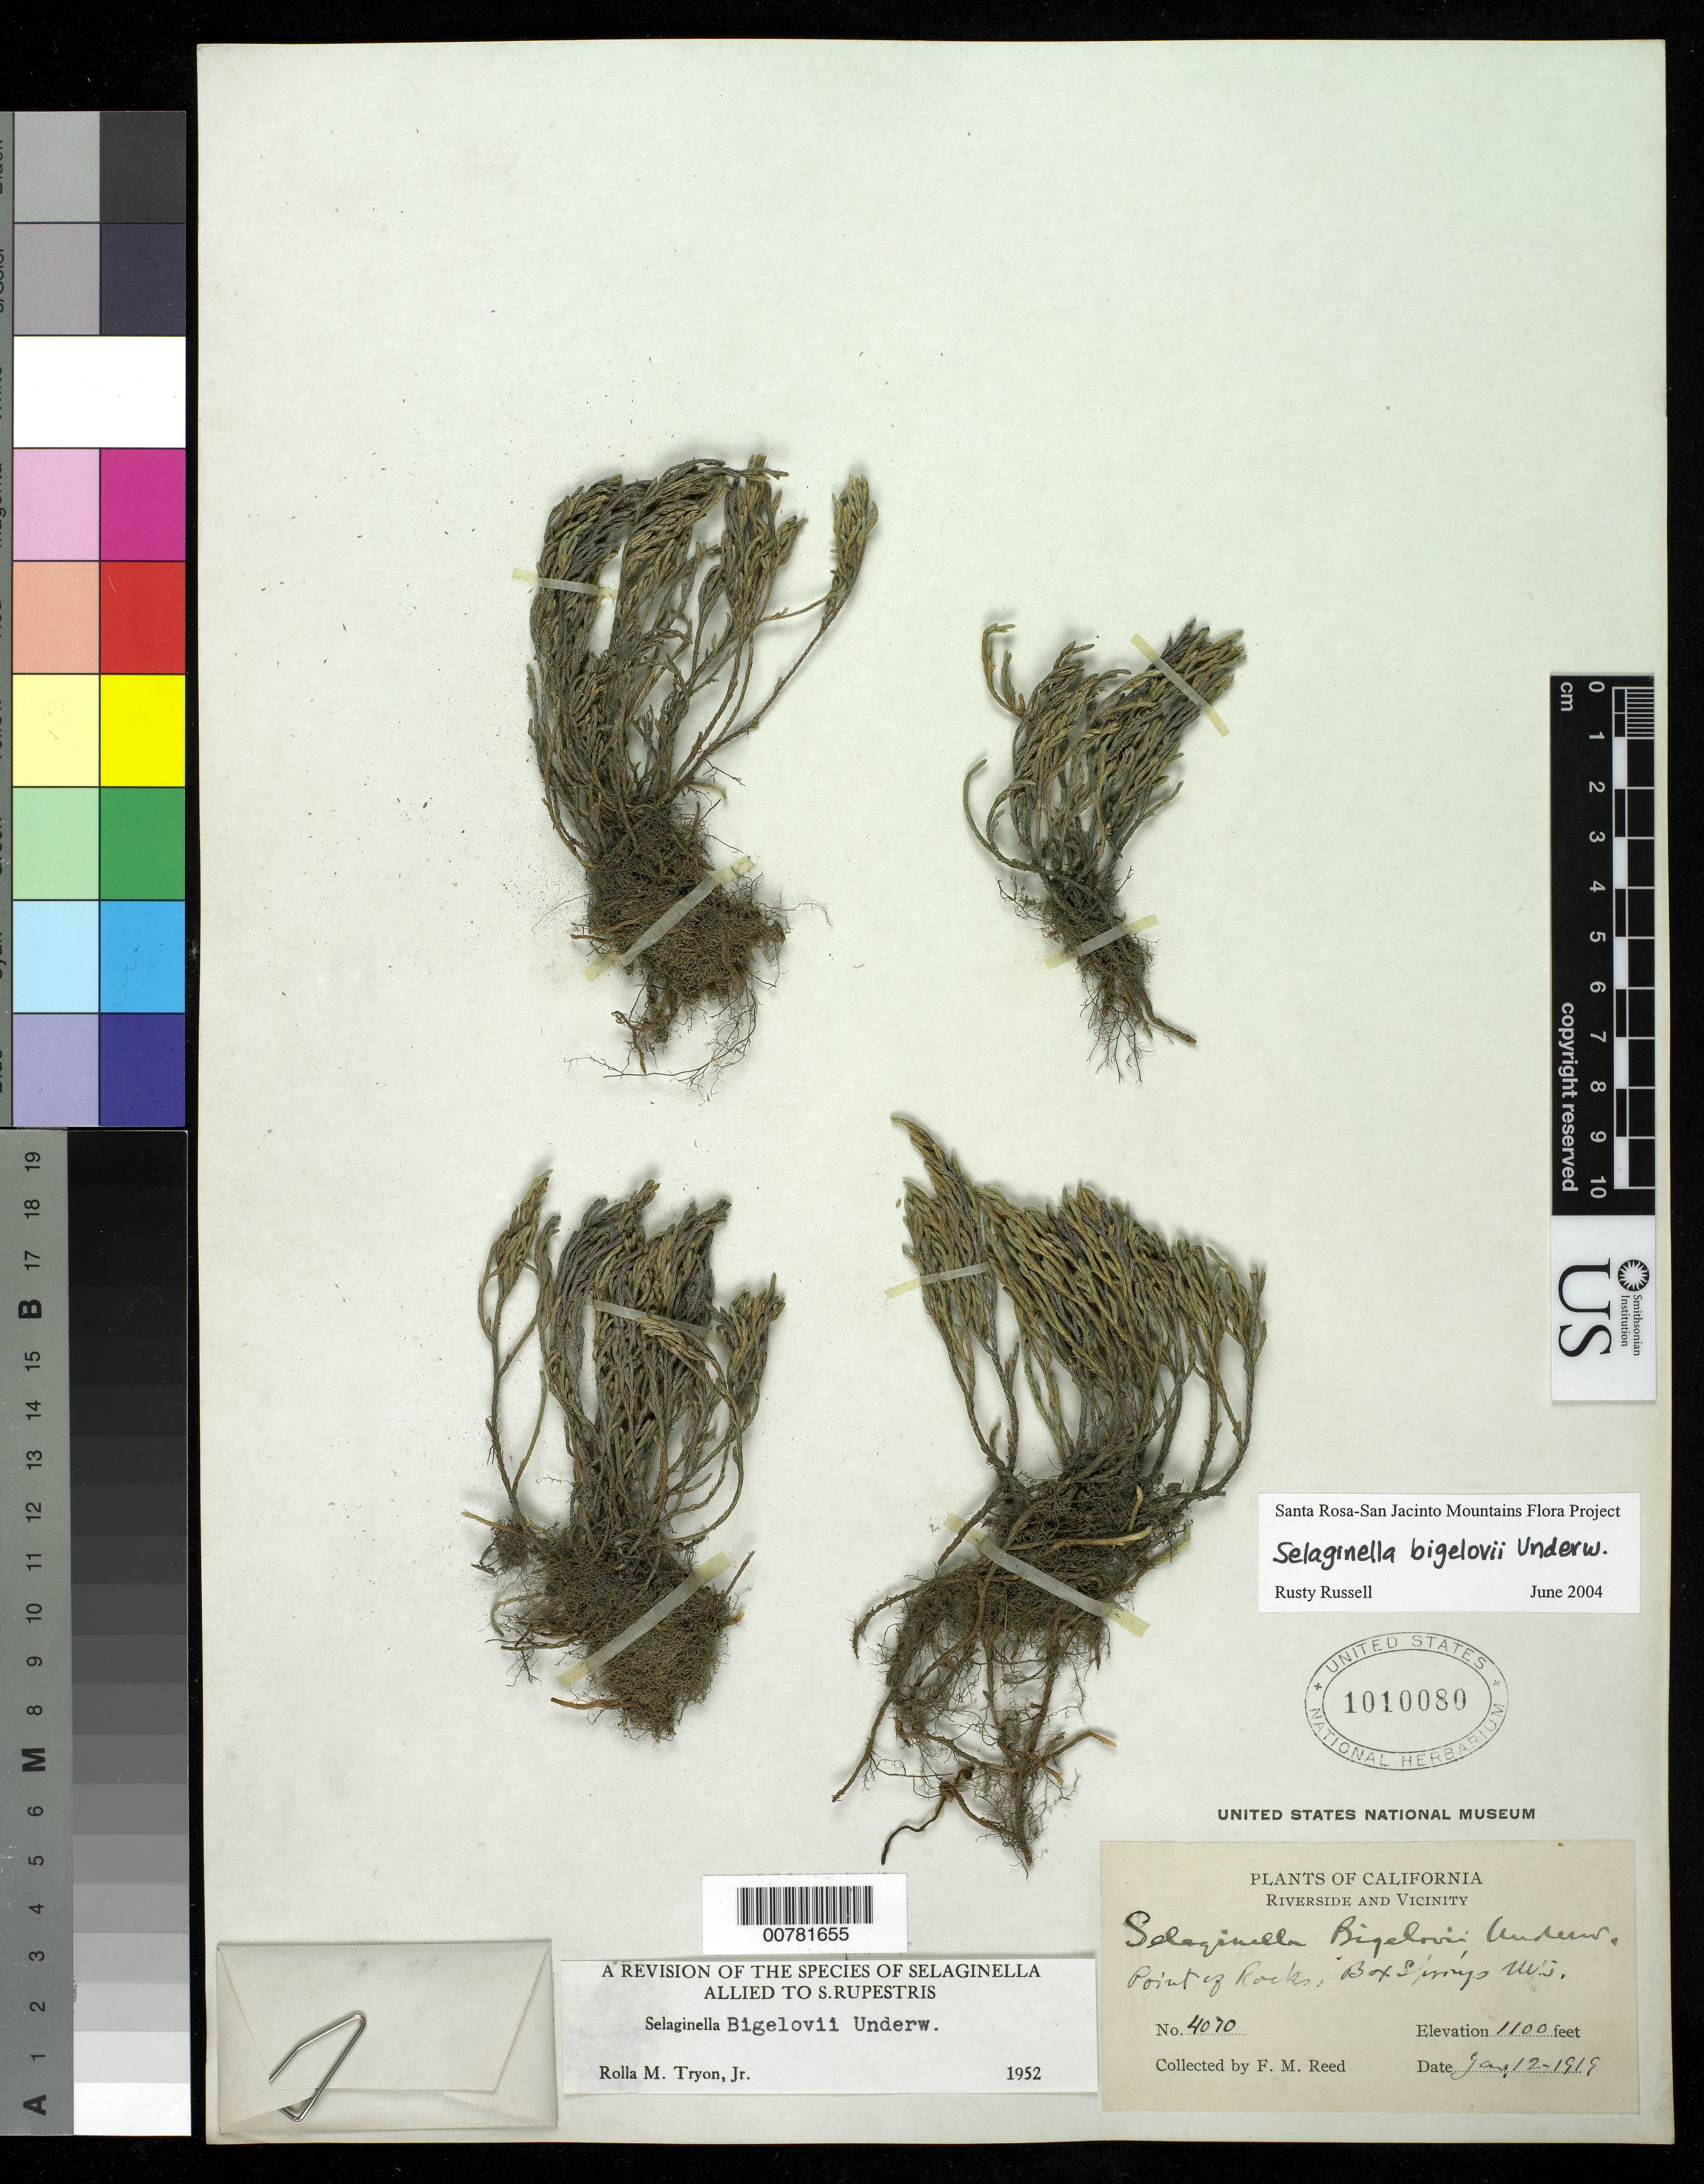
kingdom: Plantae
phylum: Tracheophyta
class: Lycopodiopsida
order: Selaginellales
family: Selaginellaceae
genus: Selaginella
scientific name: Selaginella bigelovii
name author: Underw.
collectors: F. Reed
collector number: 4070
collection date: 1919-01-12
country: United States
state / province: California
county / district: Riverside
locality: Riverside and vicinity, Point of Rocks, Box Springs Mts.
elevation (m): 335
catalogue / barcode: US 1010080